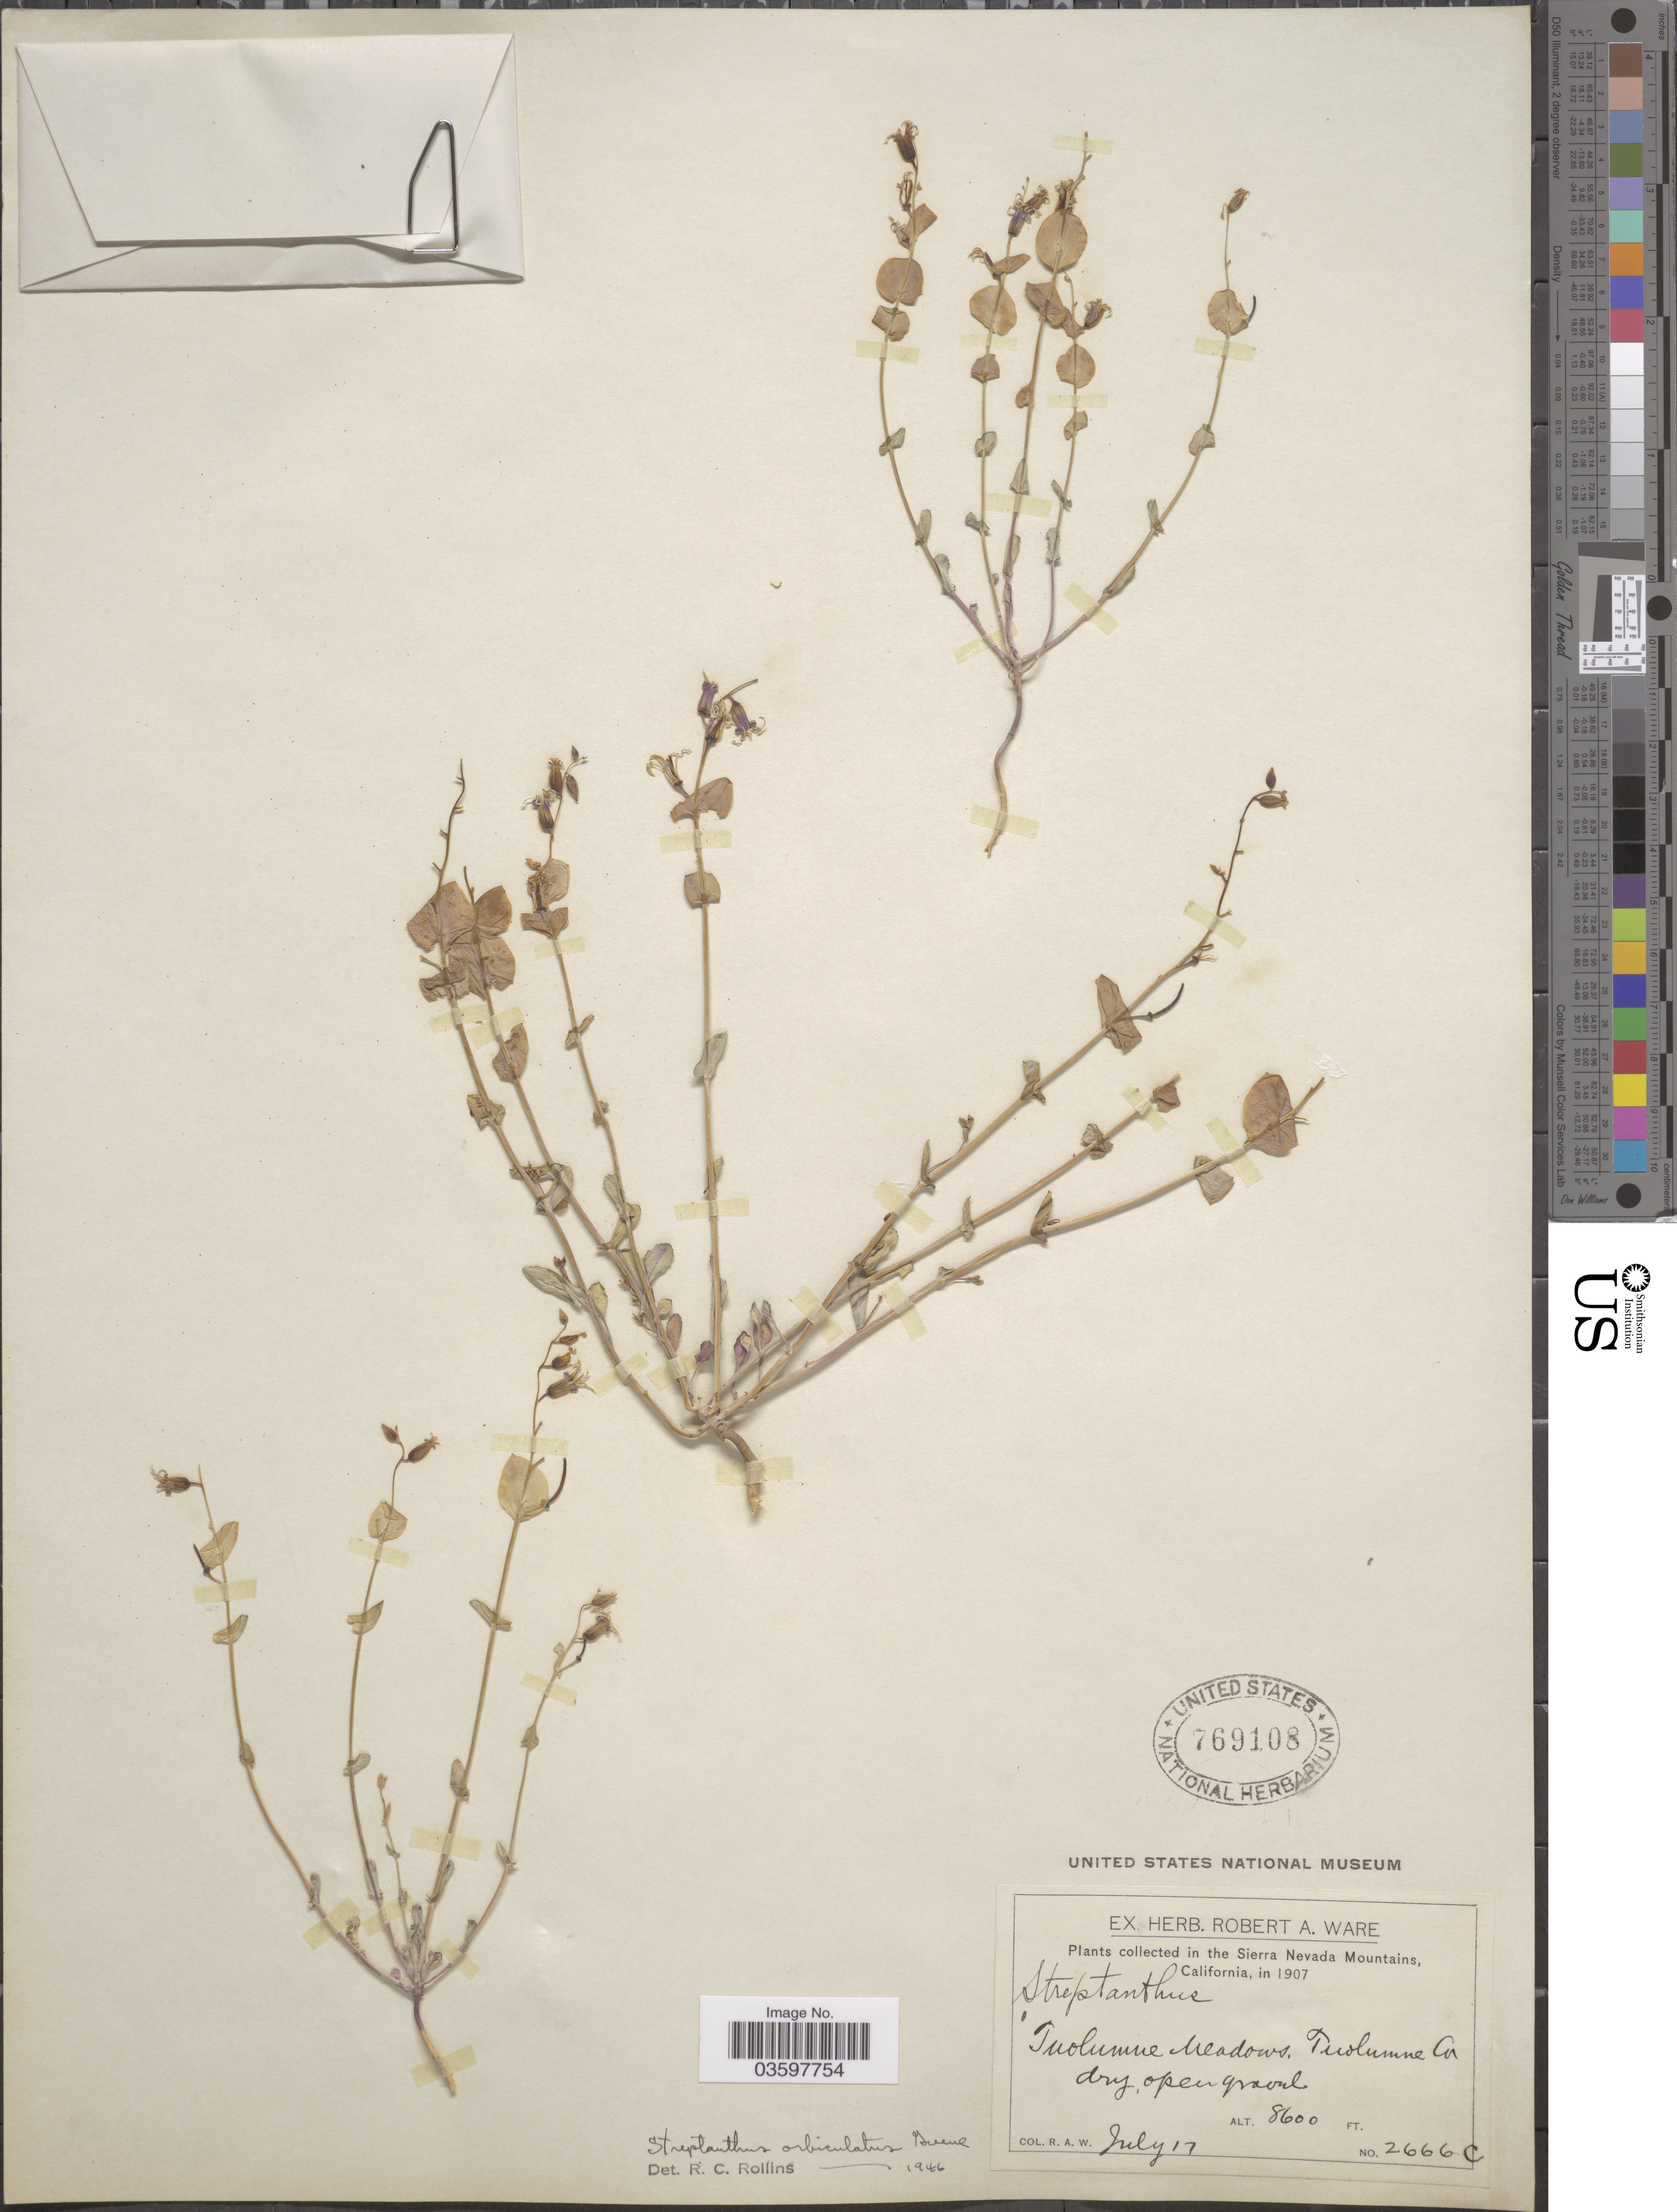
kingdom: Plantae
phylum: Tracheophyta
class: Magnoliopsida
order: Brassicales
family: Brassicaceae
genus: Streptanthus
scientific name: Streptanthus tortuosus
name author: Kellogg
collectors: R. Ware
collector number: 2666C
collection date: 1907-07-17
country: United States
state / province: California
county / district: Tuolumne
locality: In the Sierra Nevada Mountains. Tuolumne Meadows, Tuolumne Co.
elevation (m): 2621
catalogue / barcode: US 769108